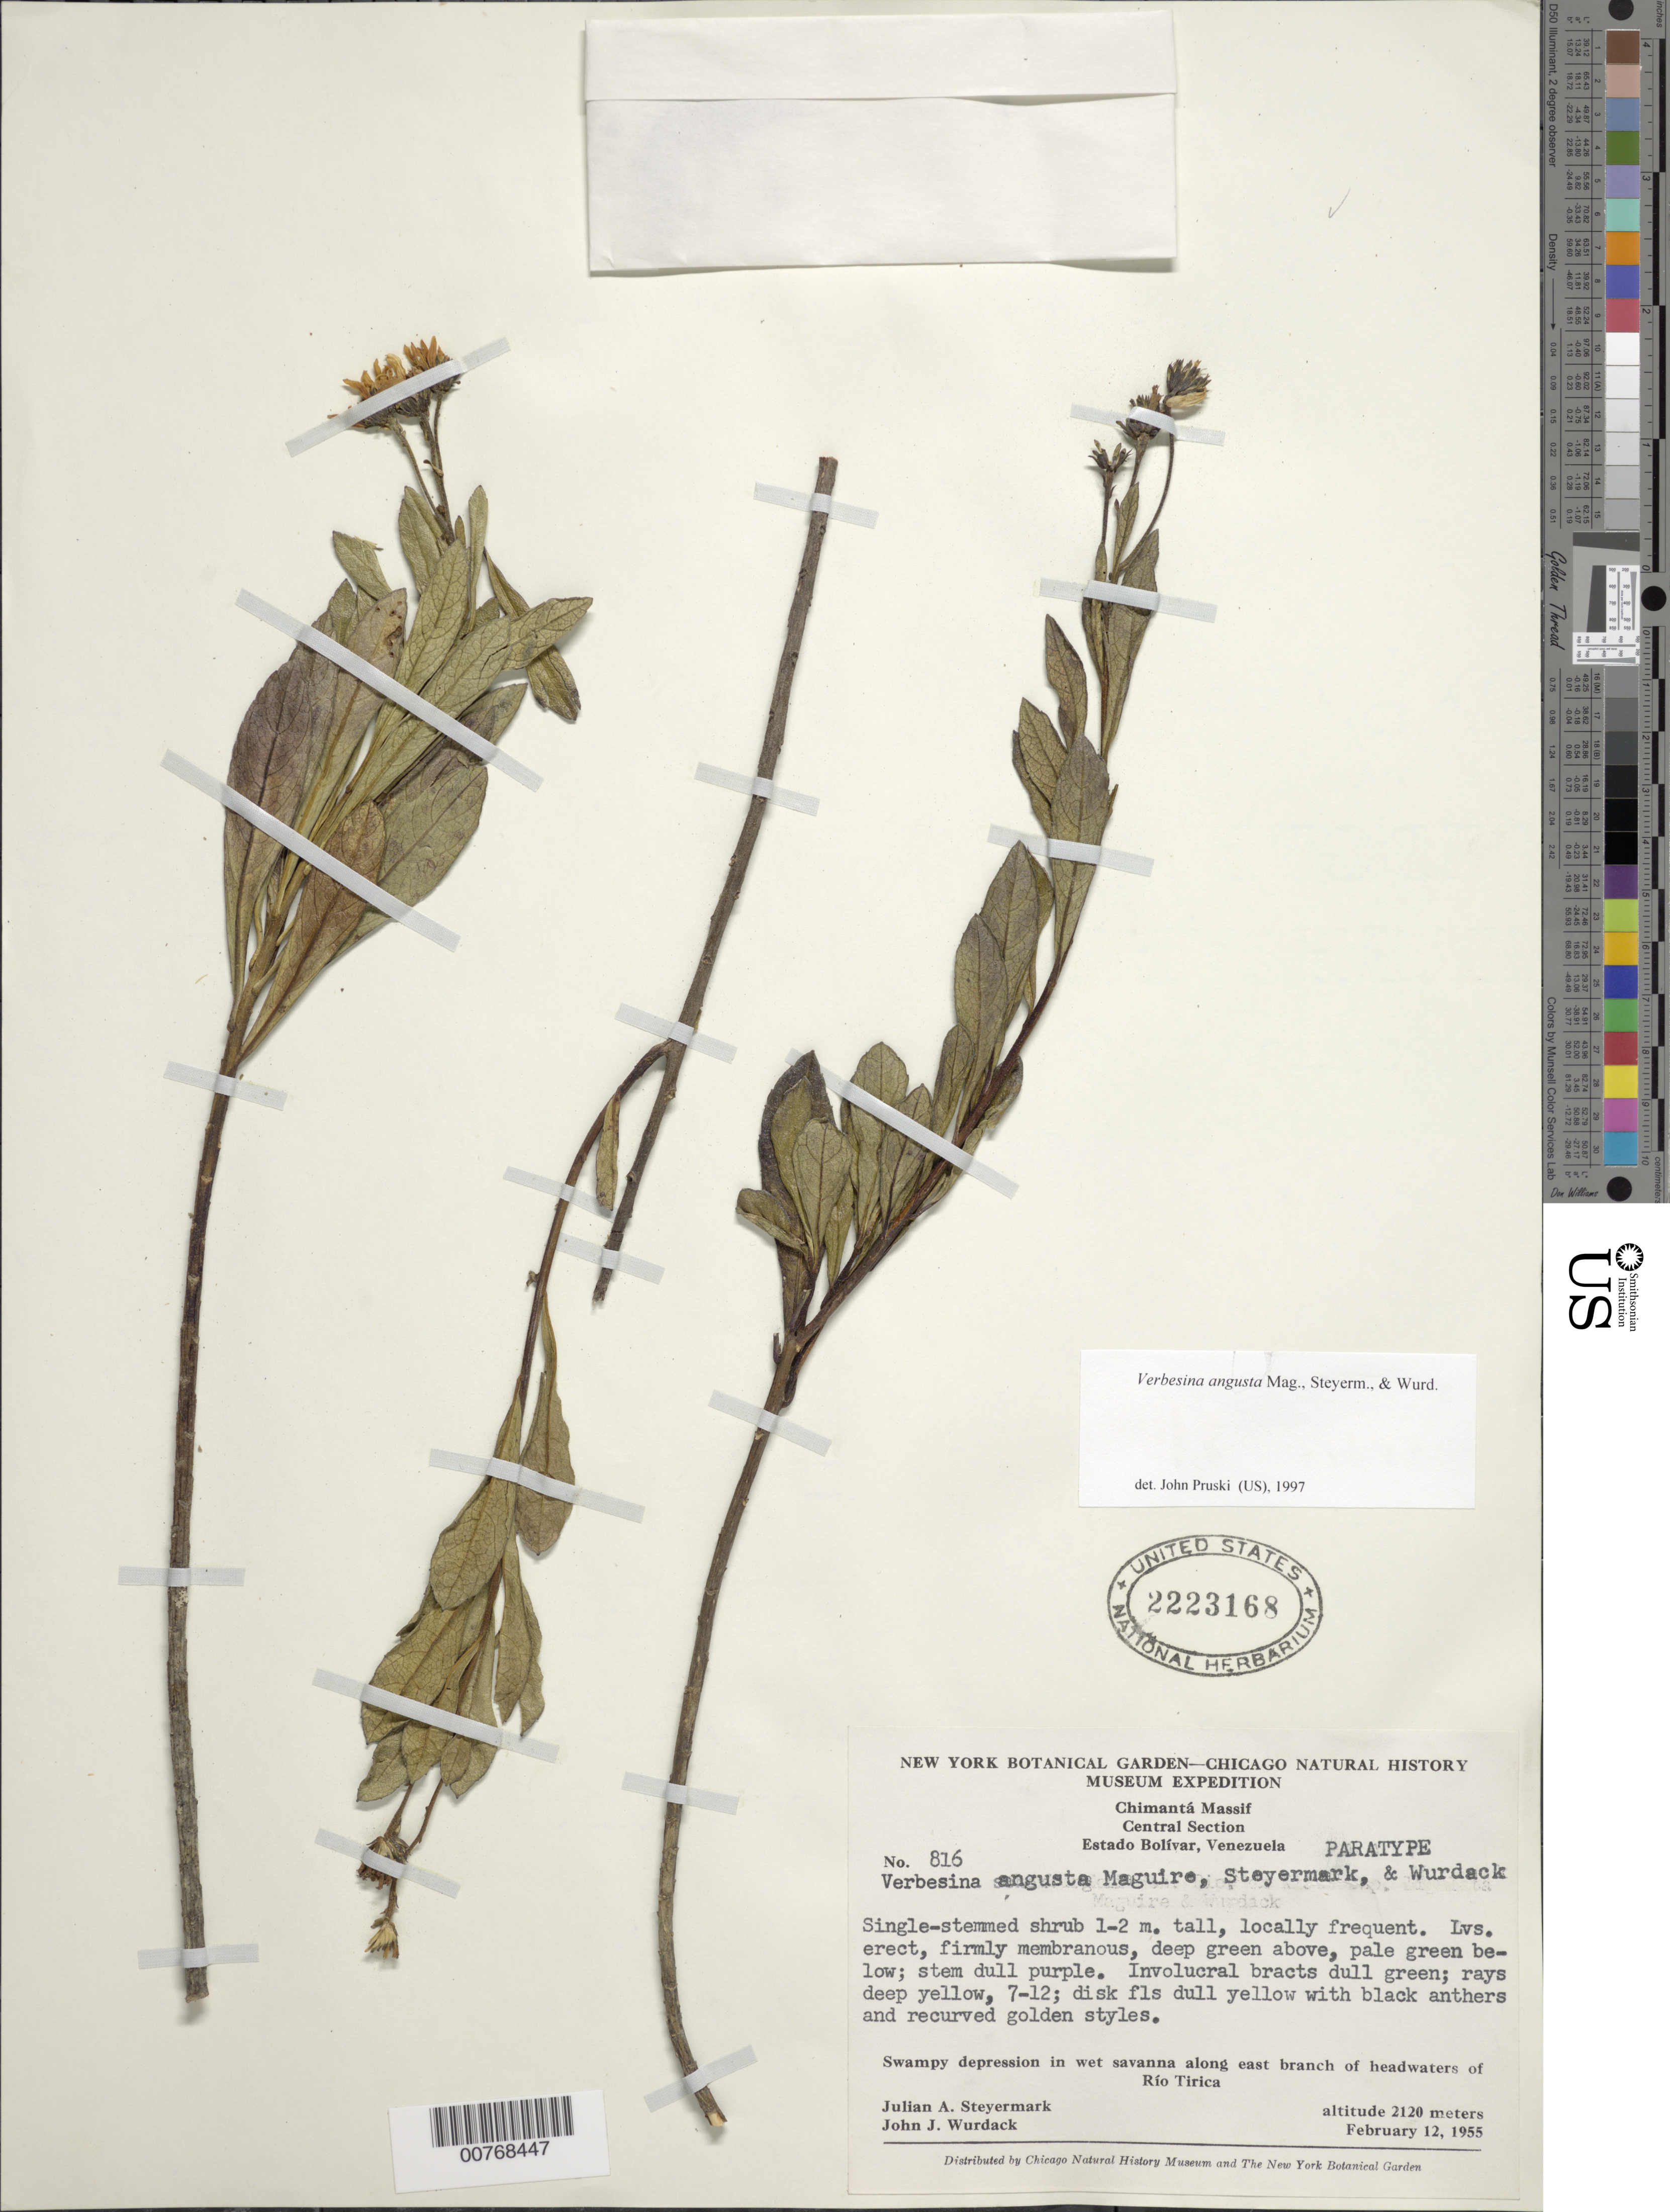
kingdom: Plantae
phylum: Tracheophyta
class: Magnoliopsida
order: Asterales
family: Asteraceae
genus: Verbesina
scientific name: Verbesina angusta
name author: Maguire et al.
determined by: Pruski, J. F.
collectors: J. Steyermark & J. J. Wurdack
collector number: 55 816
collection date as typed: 12-Feb-55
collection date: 1955-02-12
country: Venezuela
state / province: Bolívar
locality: Chimantá Massif, central section, along east branch of headwaters of Río Tirica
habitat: Swampy depression in wet savanna along east branch of Rio Tirica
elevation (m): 2120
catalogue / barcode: US 2223168